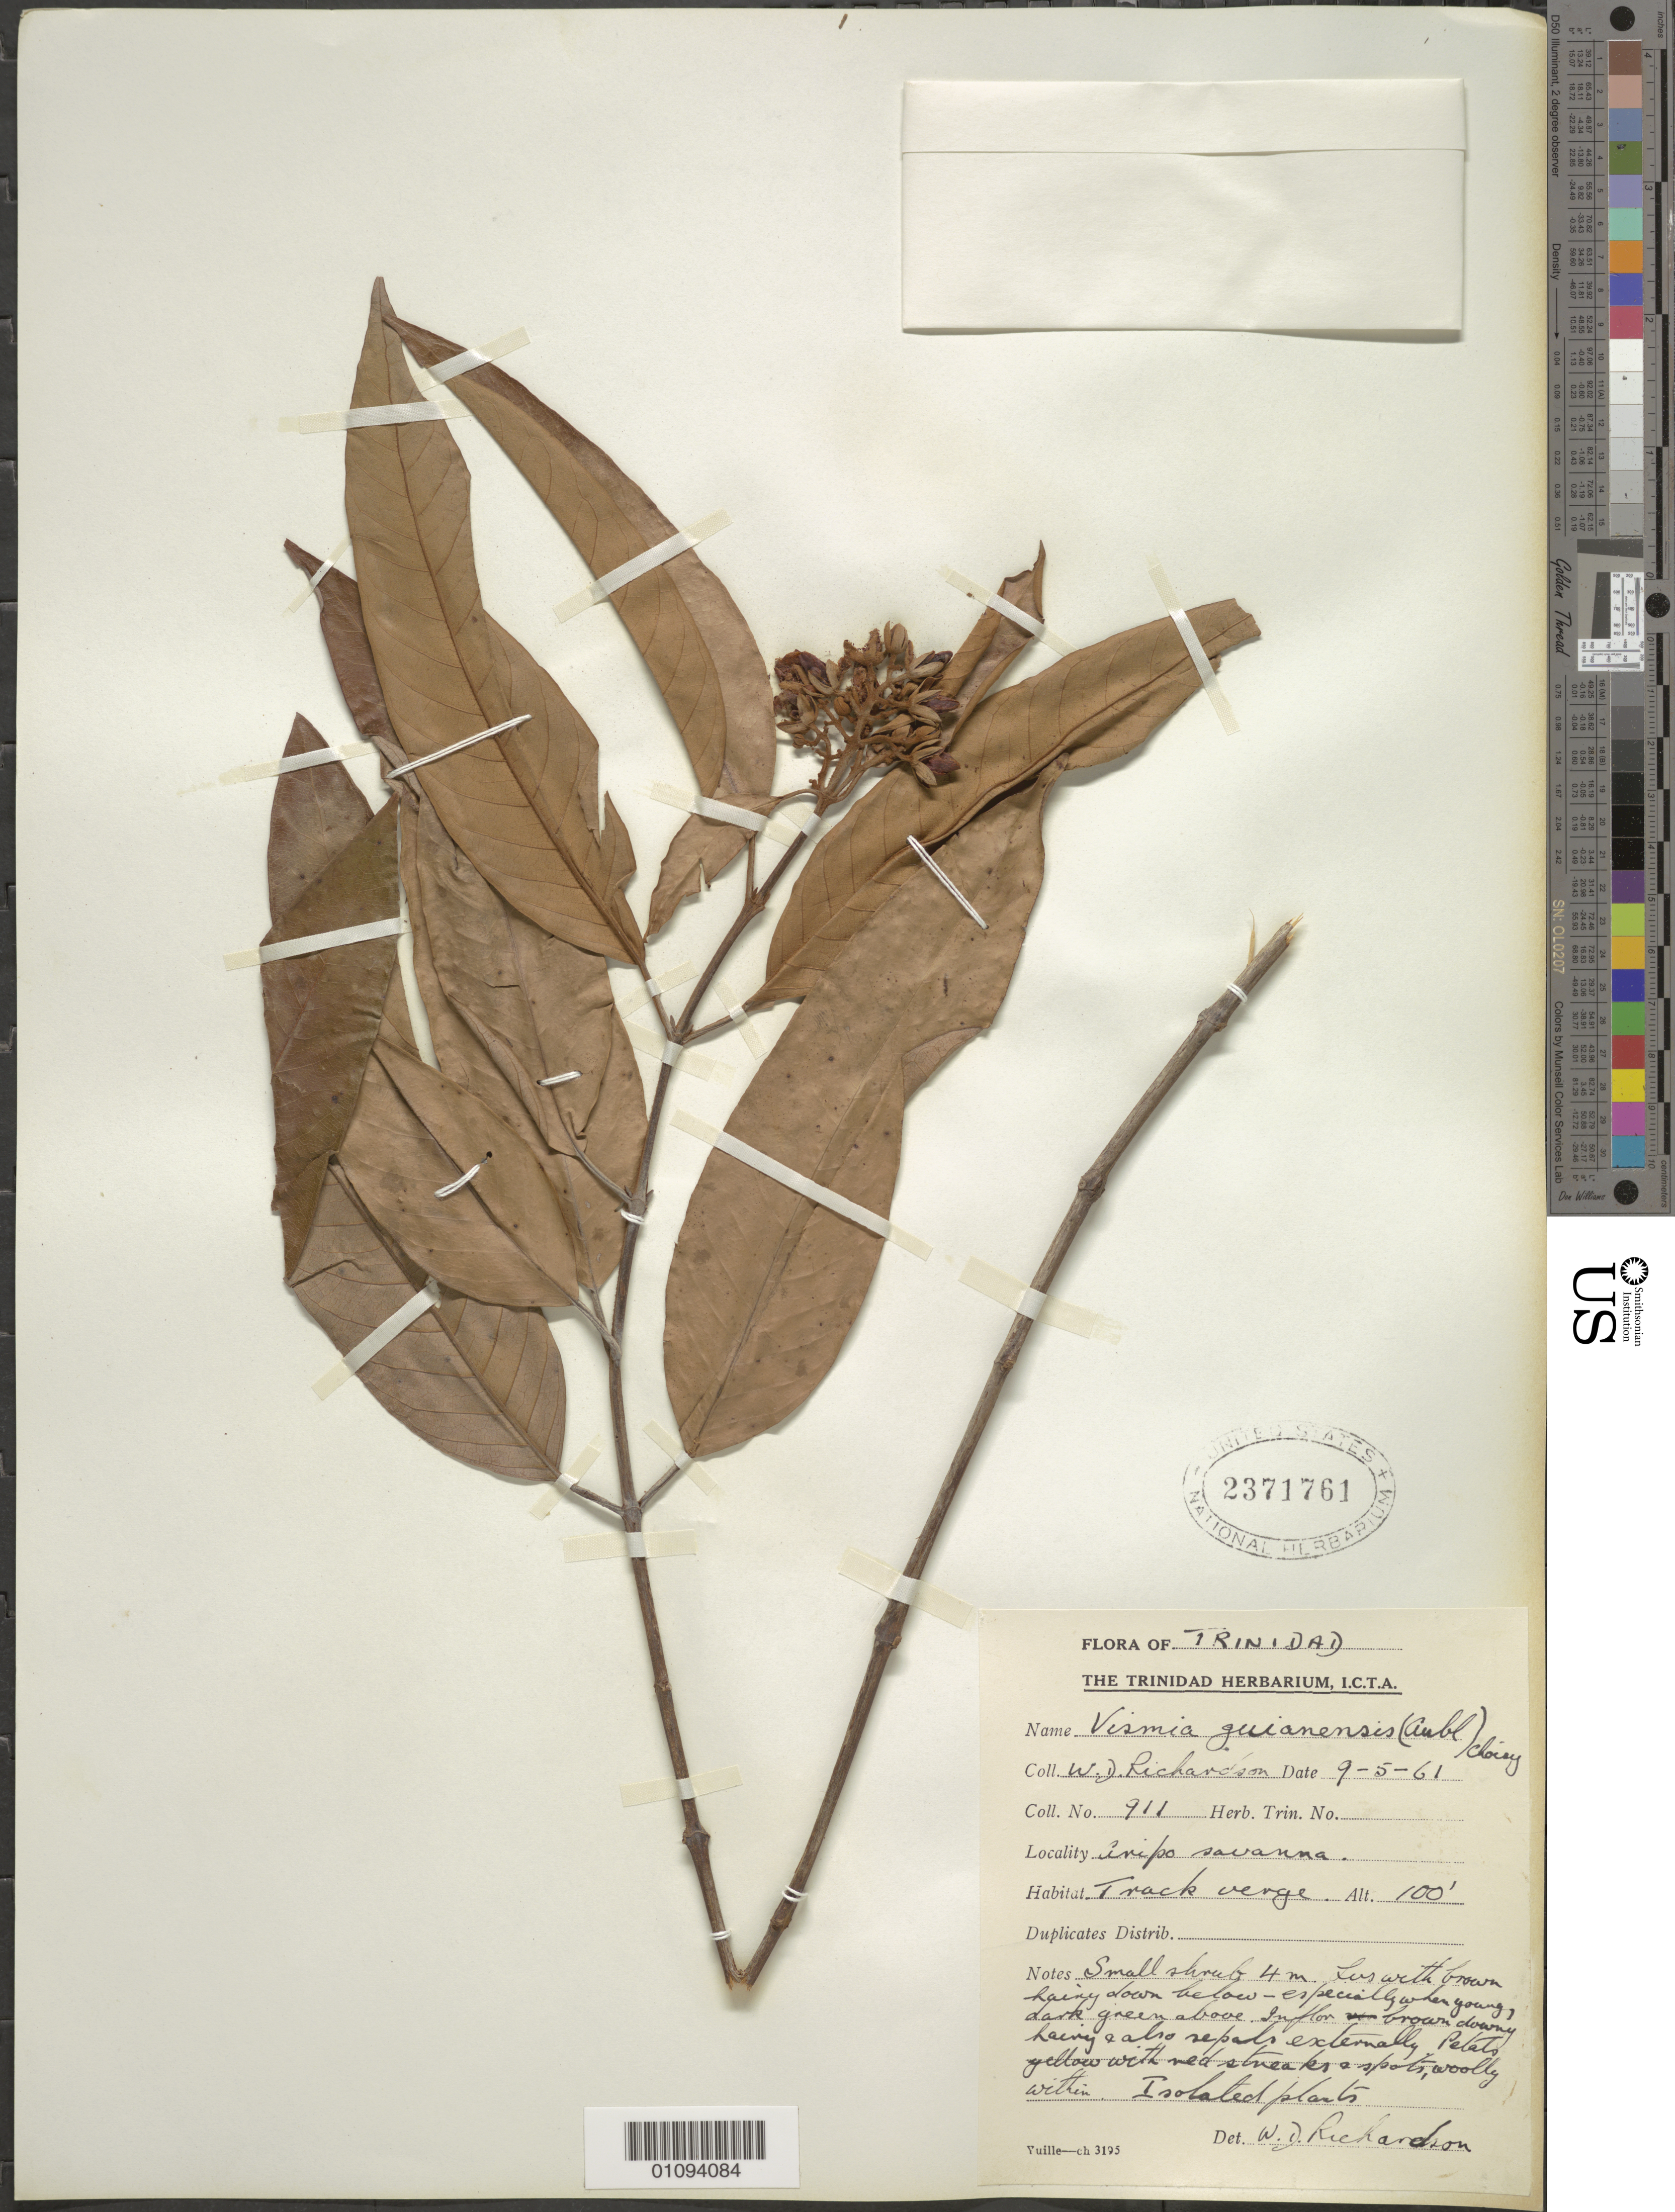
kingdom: Plantae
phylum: Tracheophyta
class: Magnoliopsida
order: Malpighiales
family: Hypericaceae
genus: Vismia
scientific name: Vismia guianensis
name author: (Aubl.) Pers.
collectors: W. D. Richardson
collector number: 911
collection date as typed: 09 May 1961 or 05 Sep 1961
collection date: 1961-05-09 or 1961-09-05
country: Trinidad and Tobago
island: Trinidad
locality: Aripo Savanna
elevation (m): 100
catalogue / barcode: US 2371761